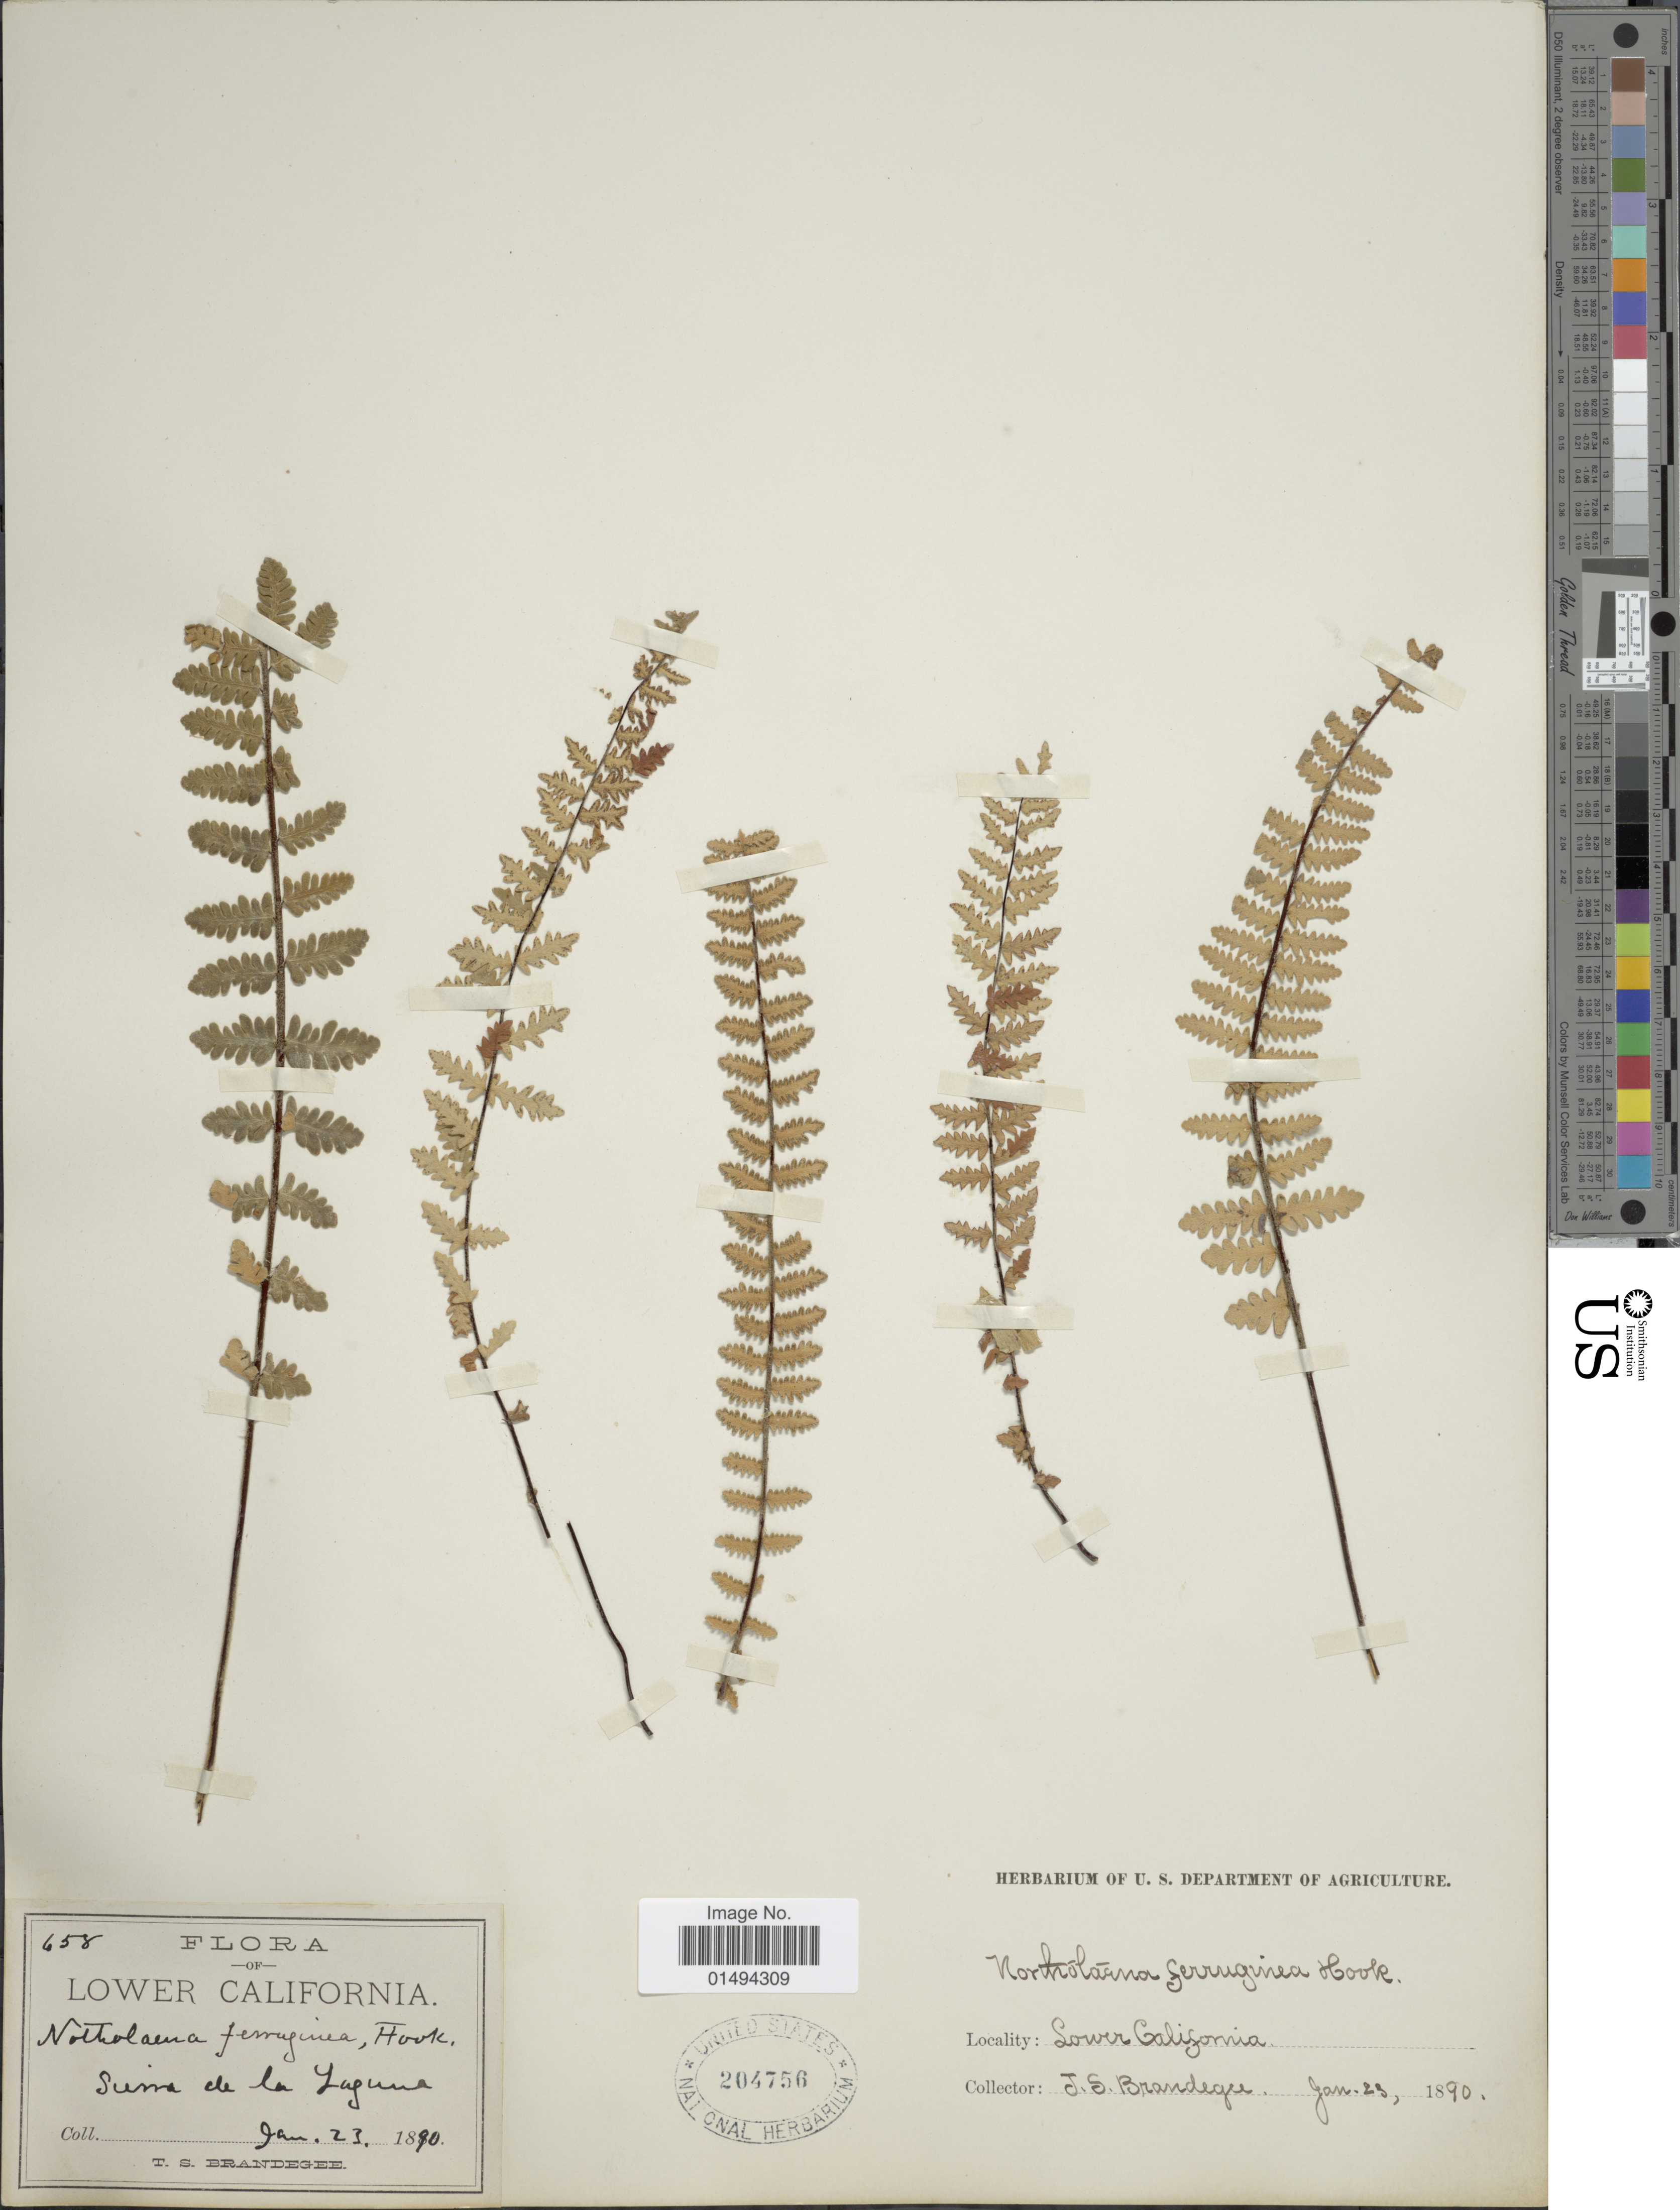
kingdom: Plantae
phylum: Tracheophyta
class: Polypodiopsida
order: Polypodiales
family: Pteridaceae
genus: Myriopteris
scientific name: Myriopteris aurea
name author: (Poir.) Grusz & Windham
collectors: T. S. Brandegee (herbarium)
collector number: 658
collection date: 1890-01-23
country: Mexico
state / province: Baja California Sur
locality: Lower California, Sierra de la Laguna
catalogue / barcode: US 204756